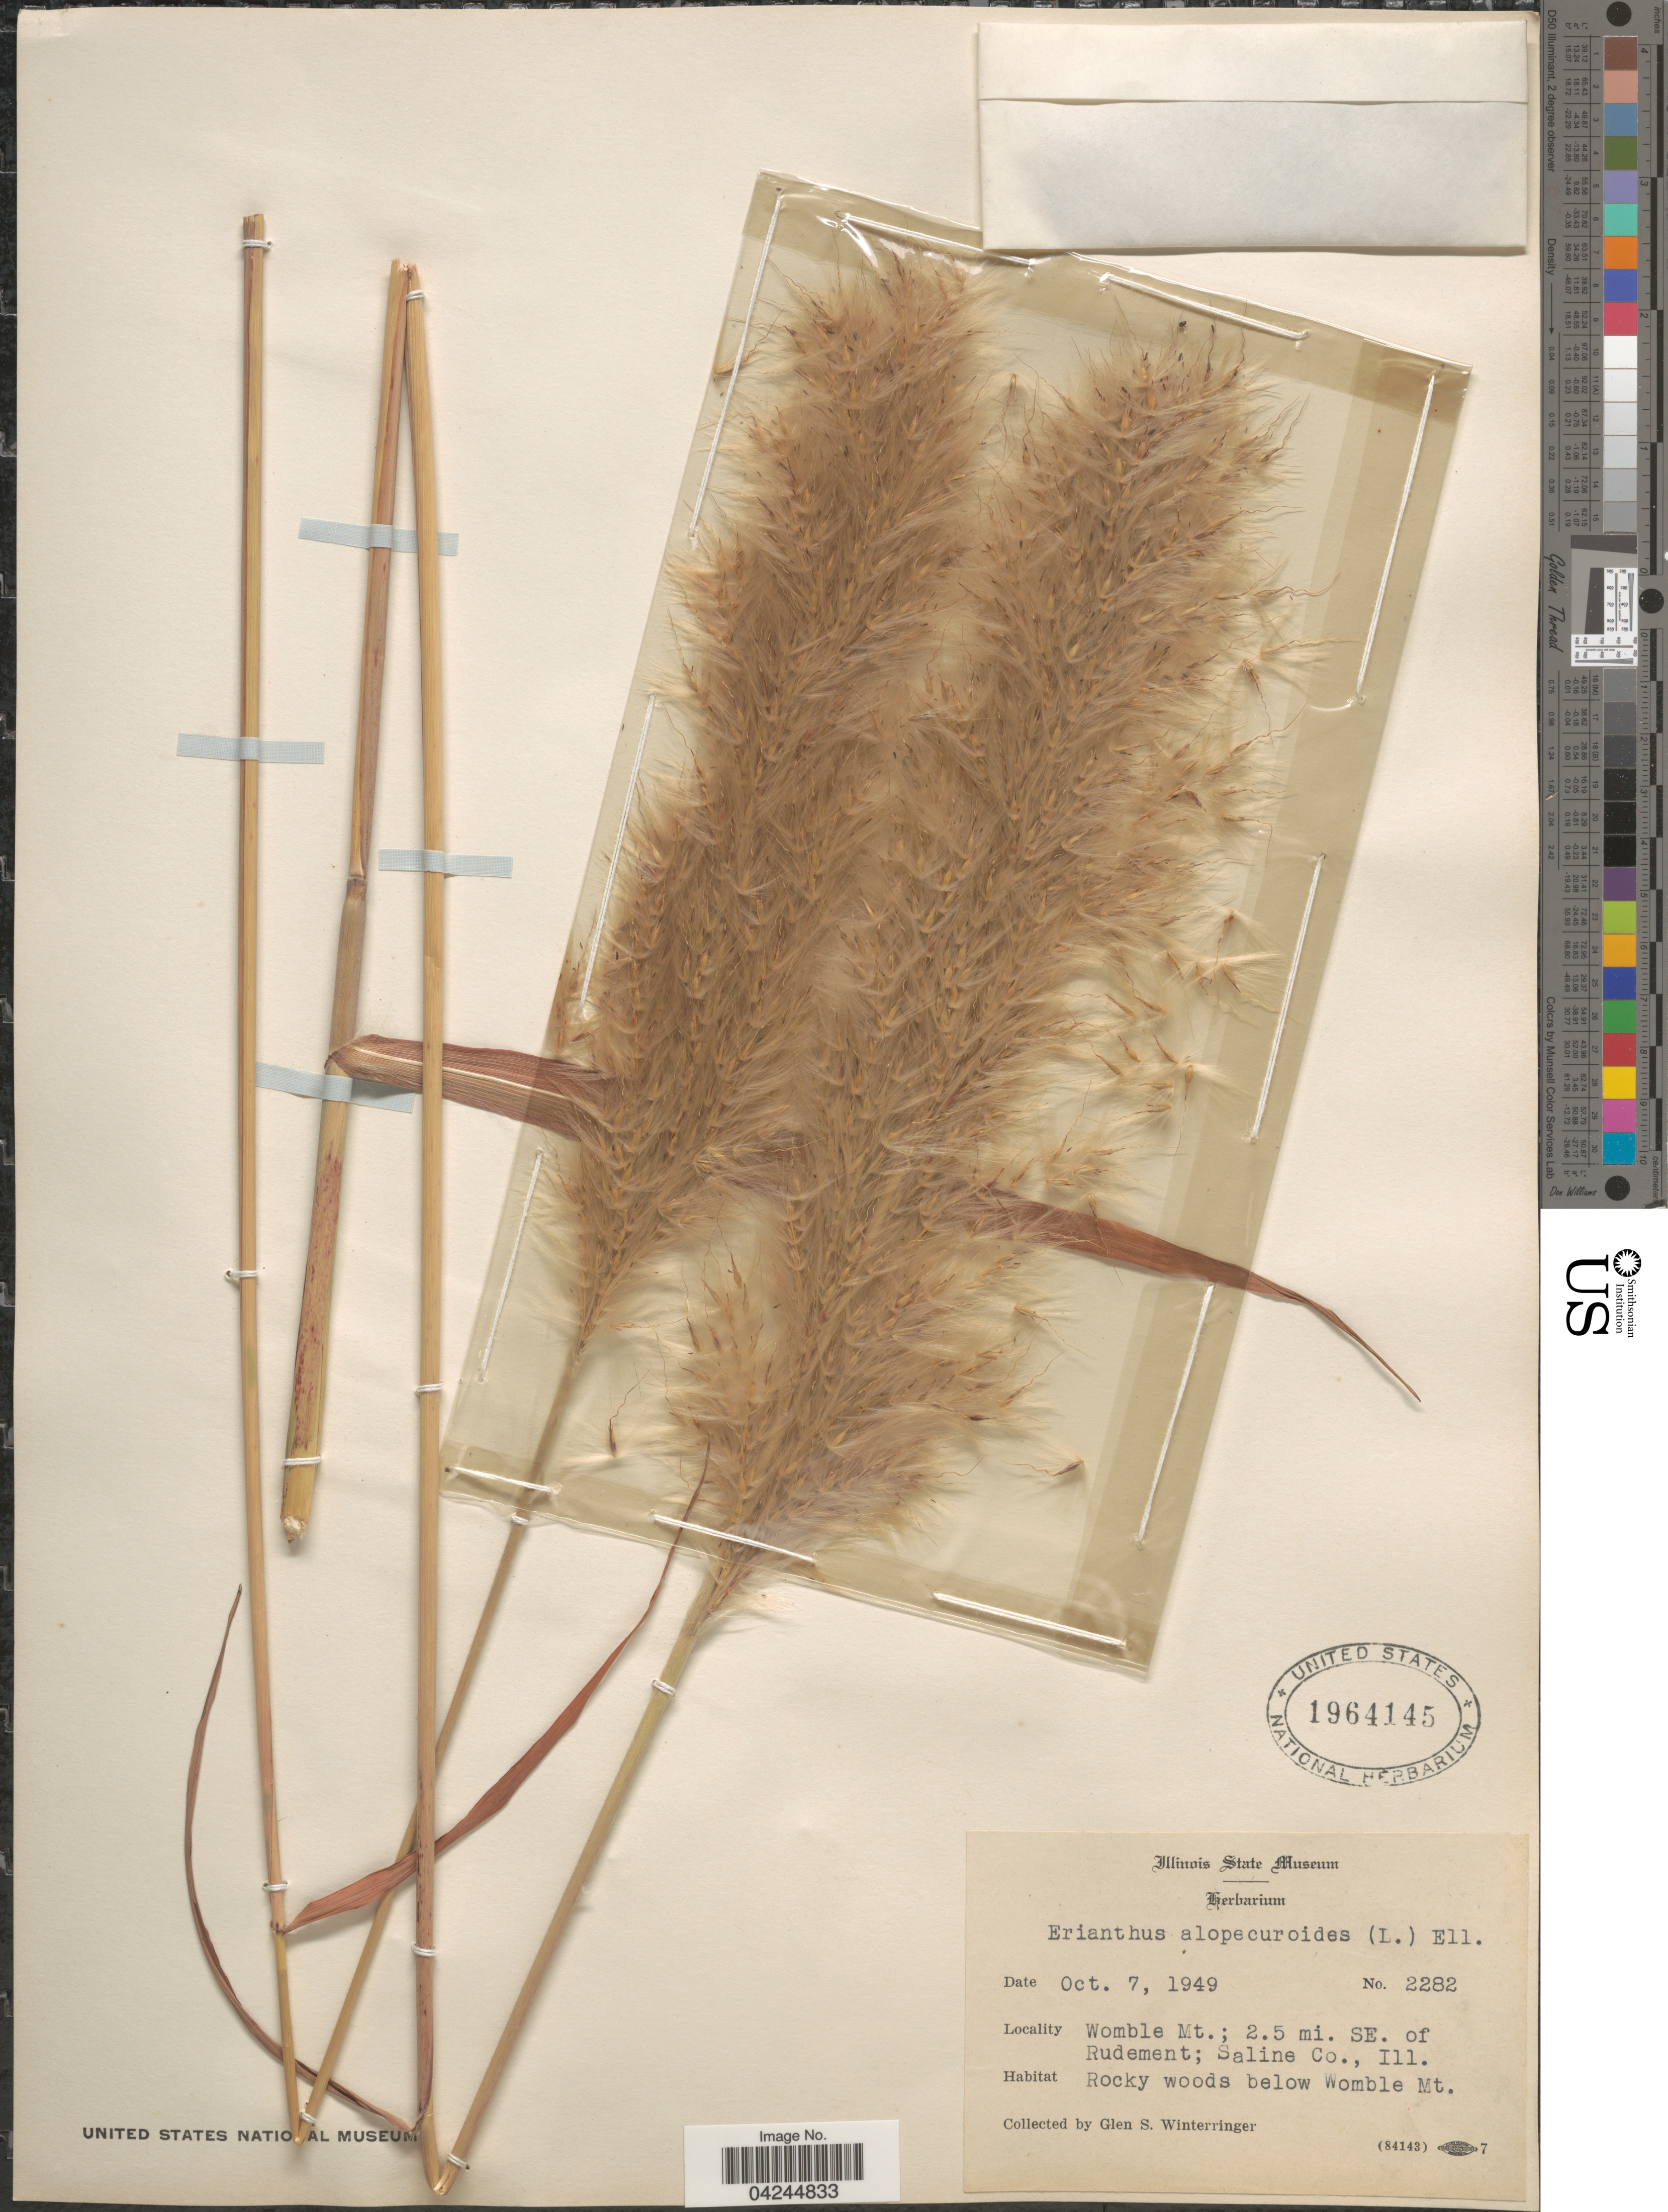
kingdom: Plantae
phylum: Tracheophyta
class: Liliopsida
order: Poales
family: Poaceae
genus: Erianthus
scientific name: Erianthus alopecuroides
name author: Elliott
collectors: G. Winterringer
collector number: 2282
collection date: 1949-10-07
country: United States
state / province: Illinois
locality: Womble Mt.; 2.5 mi. SE. of Rudement; Saline Co., Rocky woods below Womble Mt.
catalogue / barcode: US 1964145